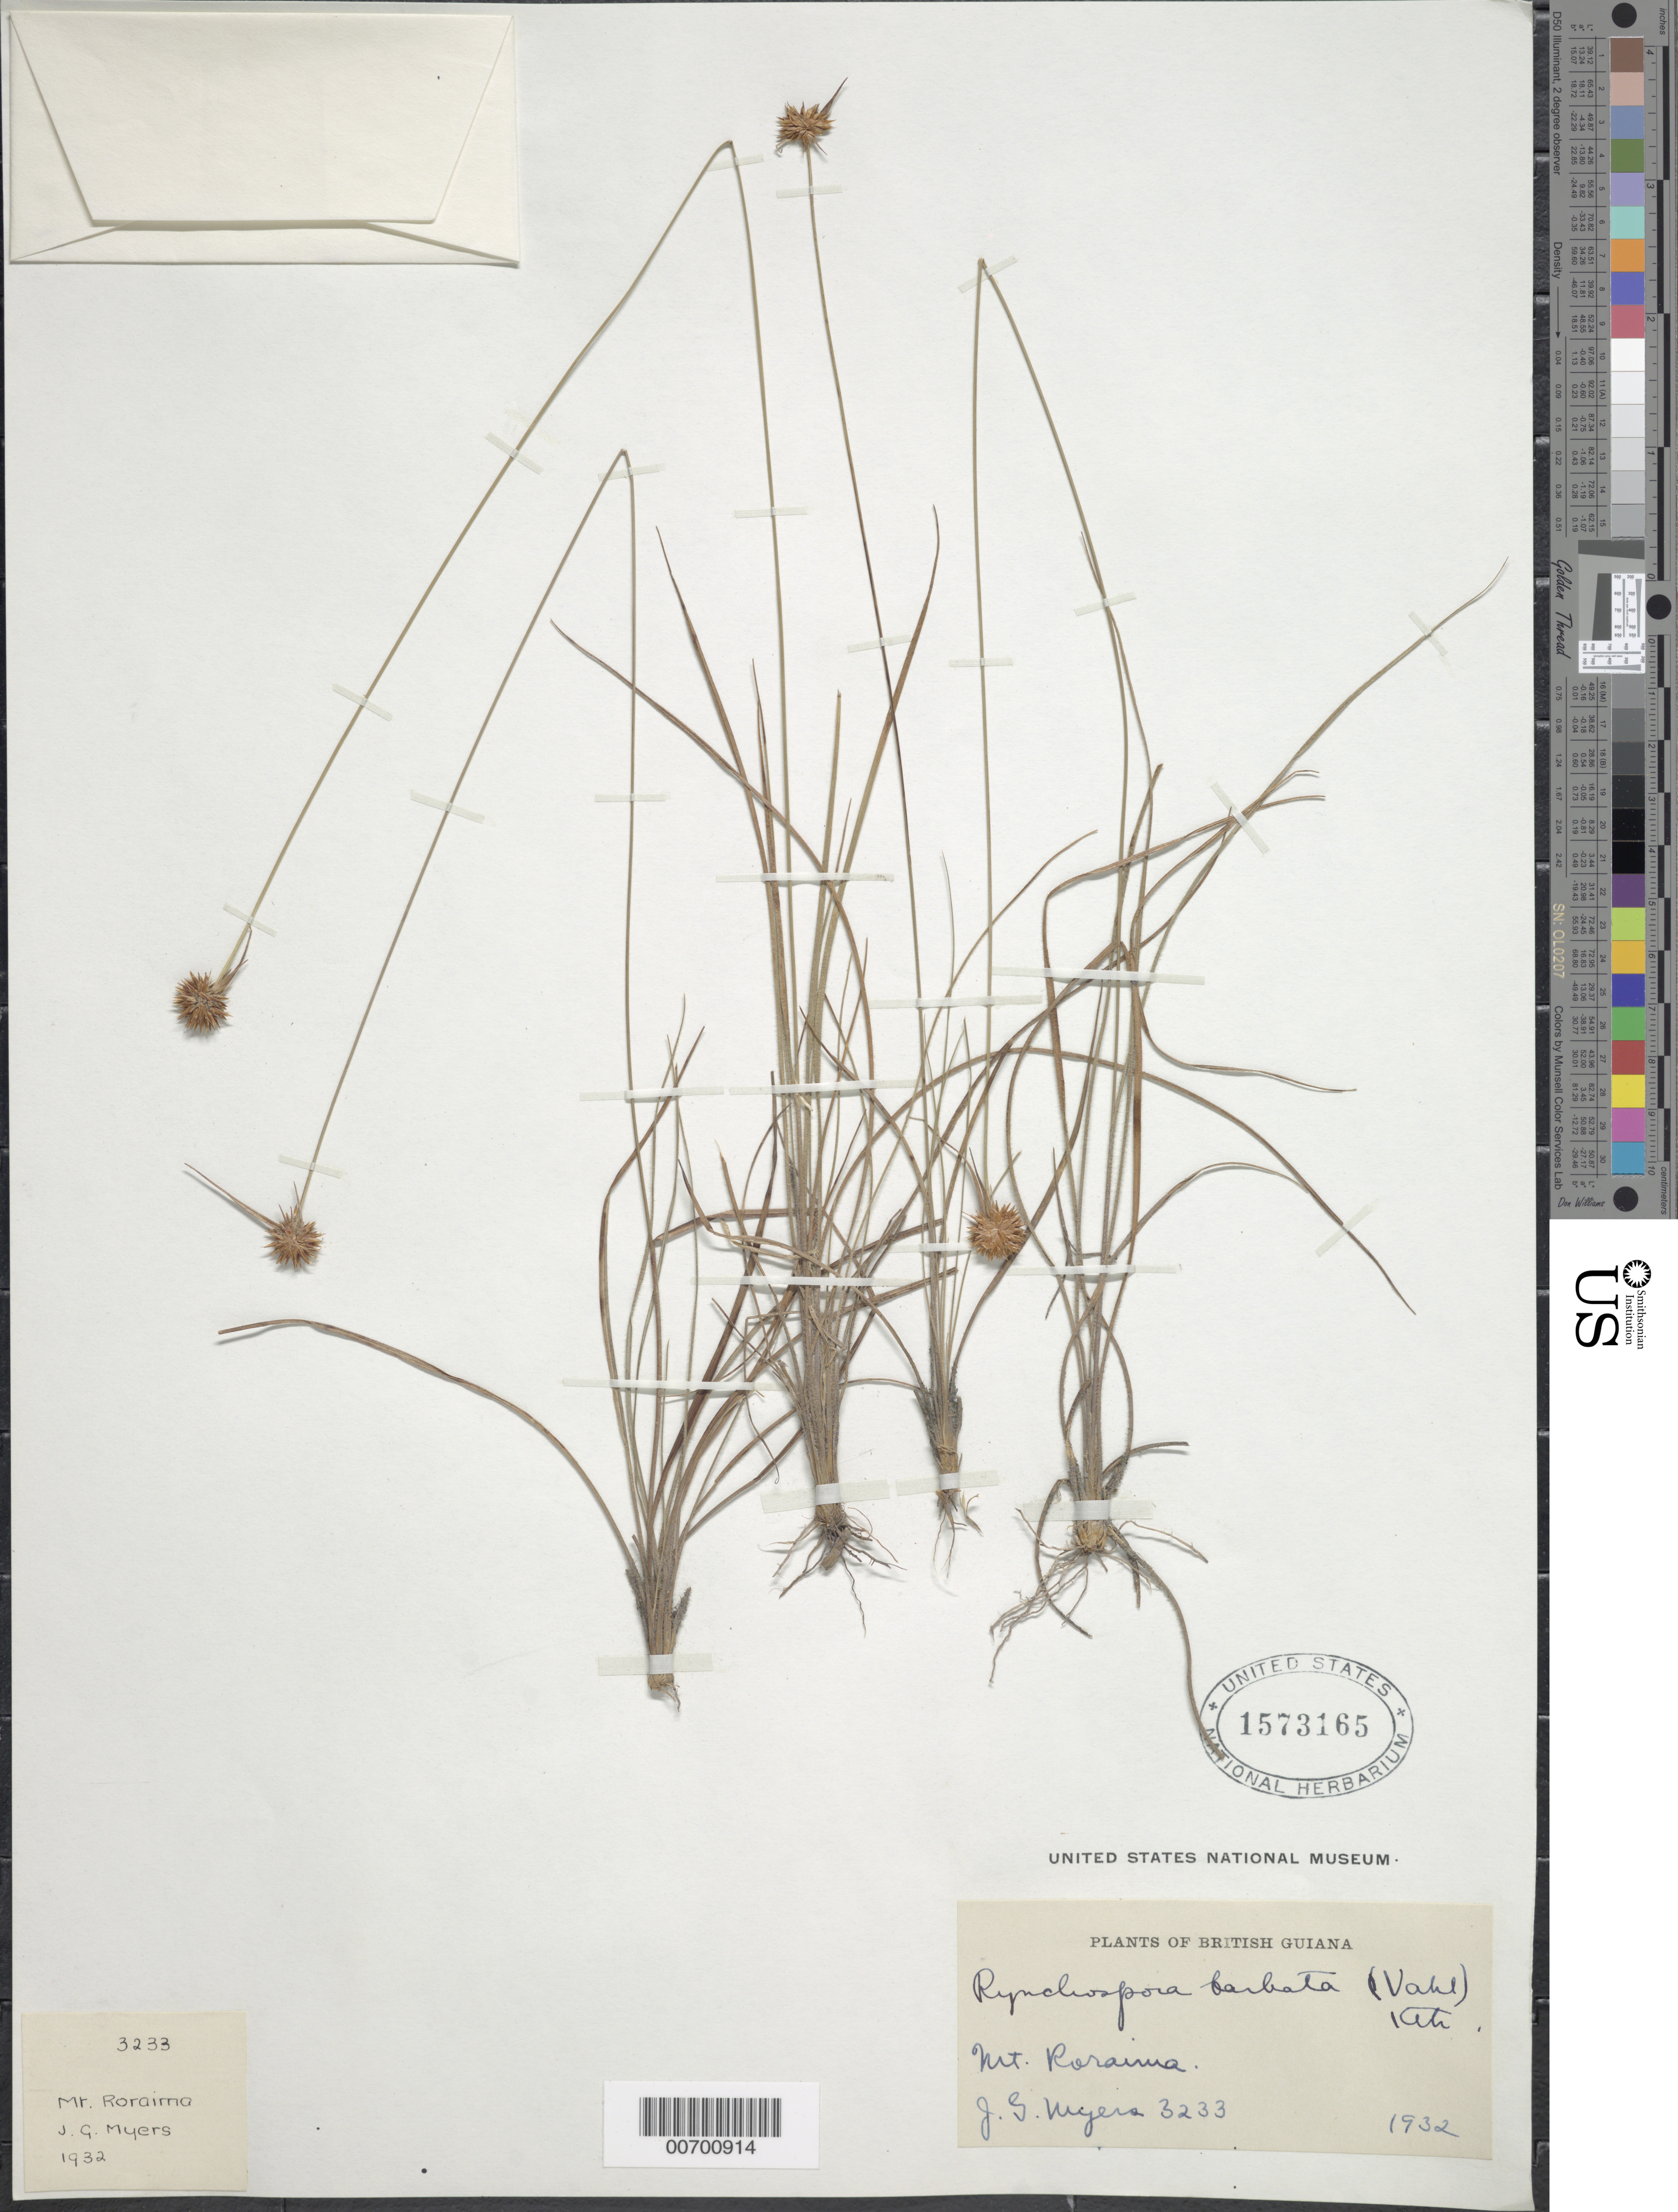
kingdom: Plantae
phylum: Tracheophyta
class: Liliopsida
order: Poales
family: Cyperaceae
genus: Rhynchospora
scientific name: Rhynchospora barbata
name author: (Vahl) Kunth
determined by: Alves, K.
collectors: J. Myers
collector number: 3233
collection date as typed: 1932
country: Guyana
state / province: Cuyuni-Mazaruni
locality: Mt. Roraima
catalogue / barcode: US 1573165